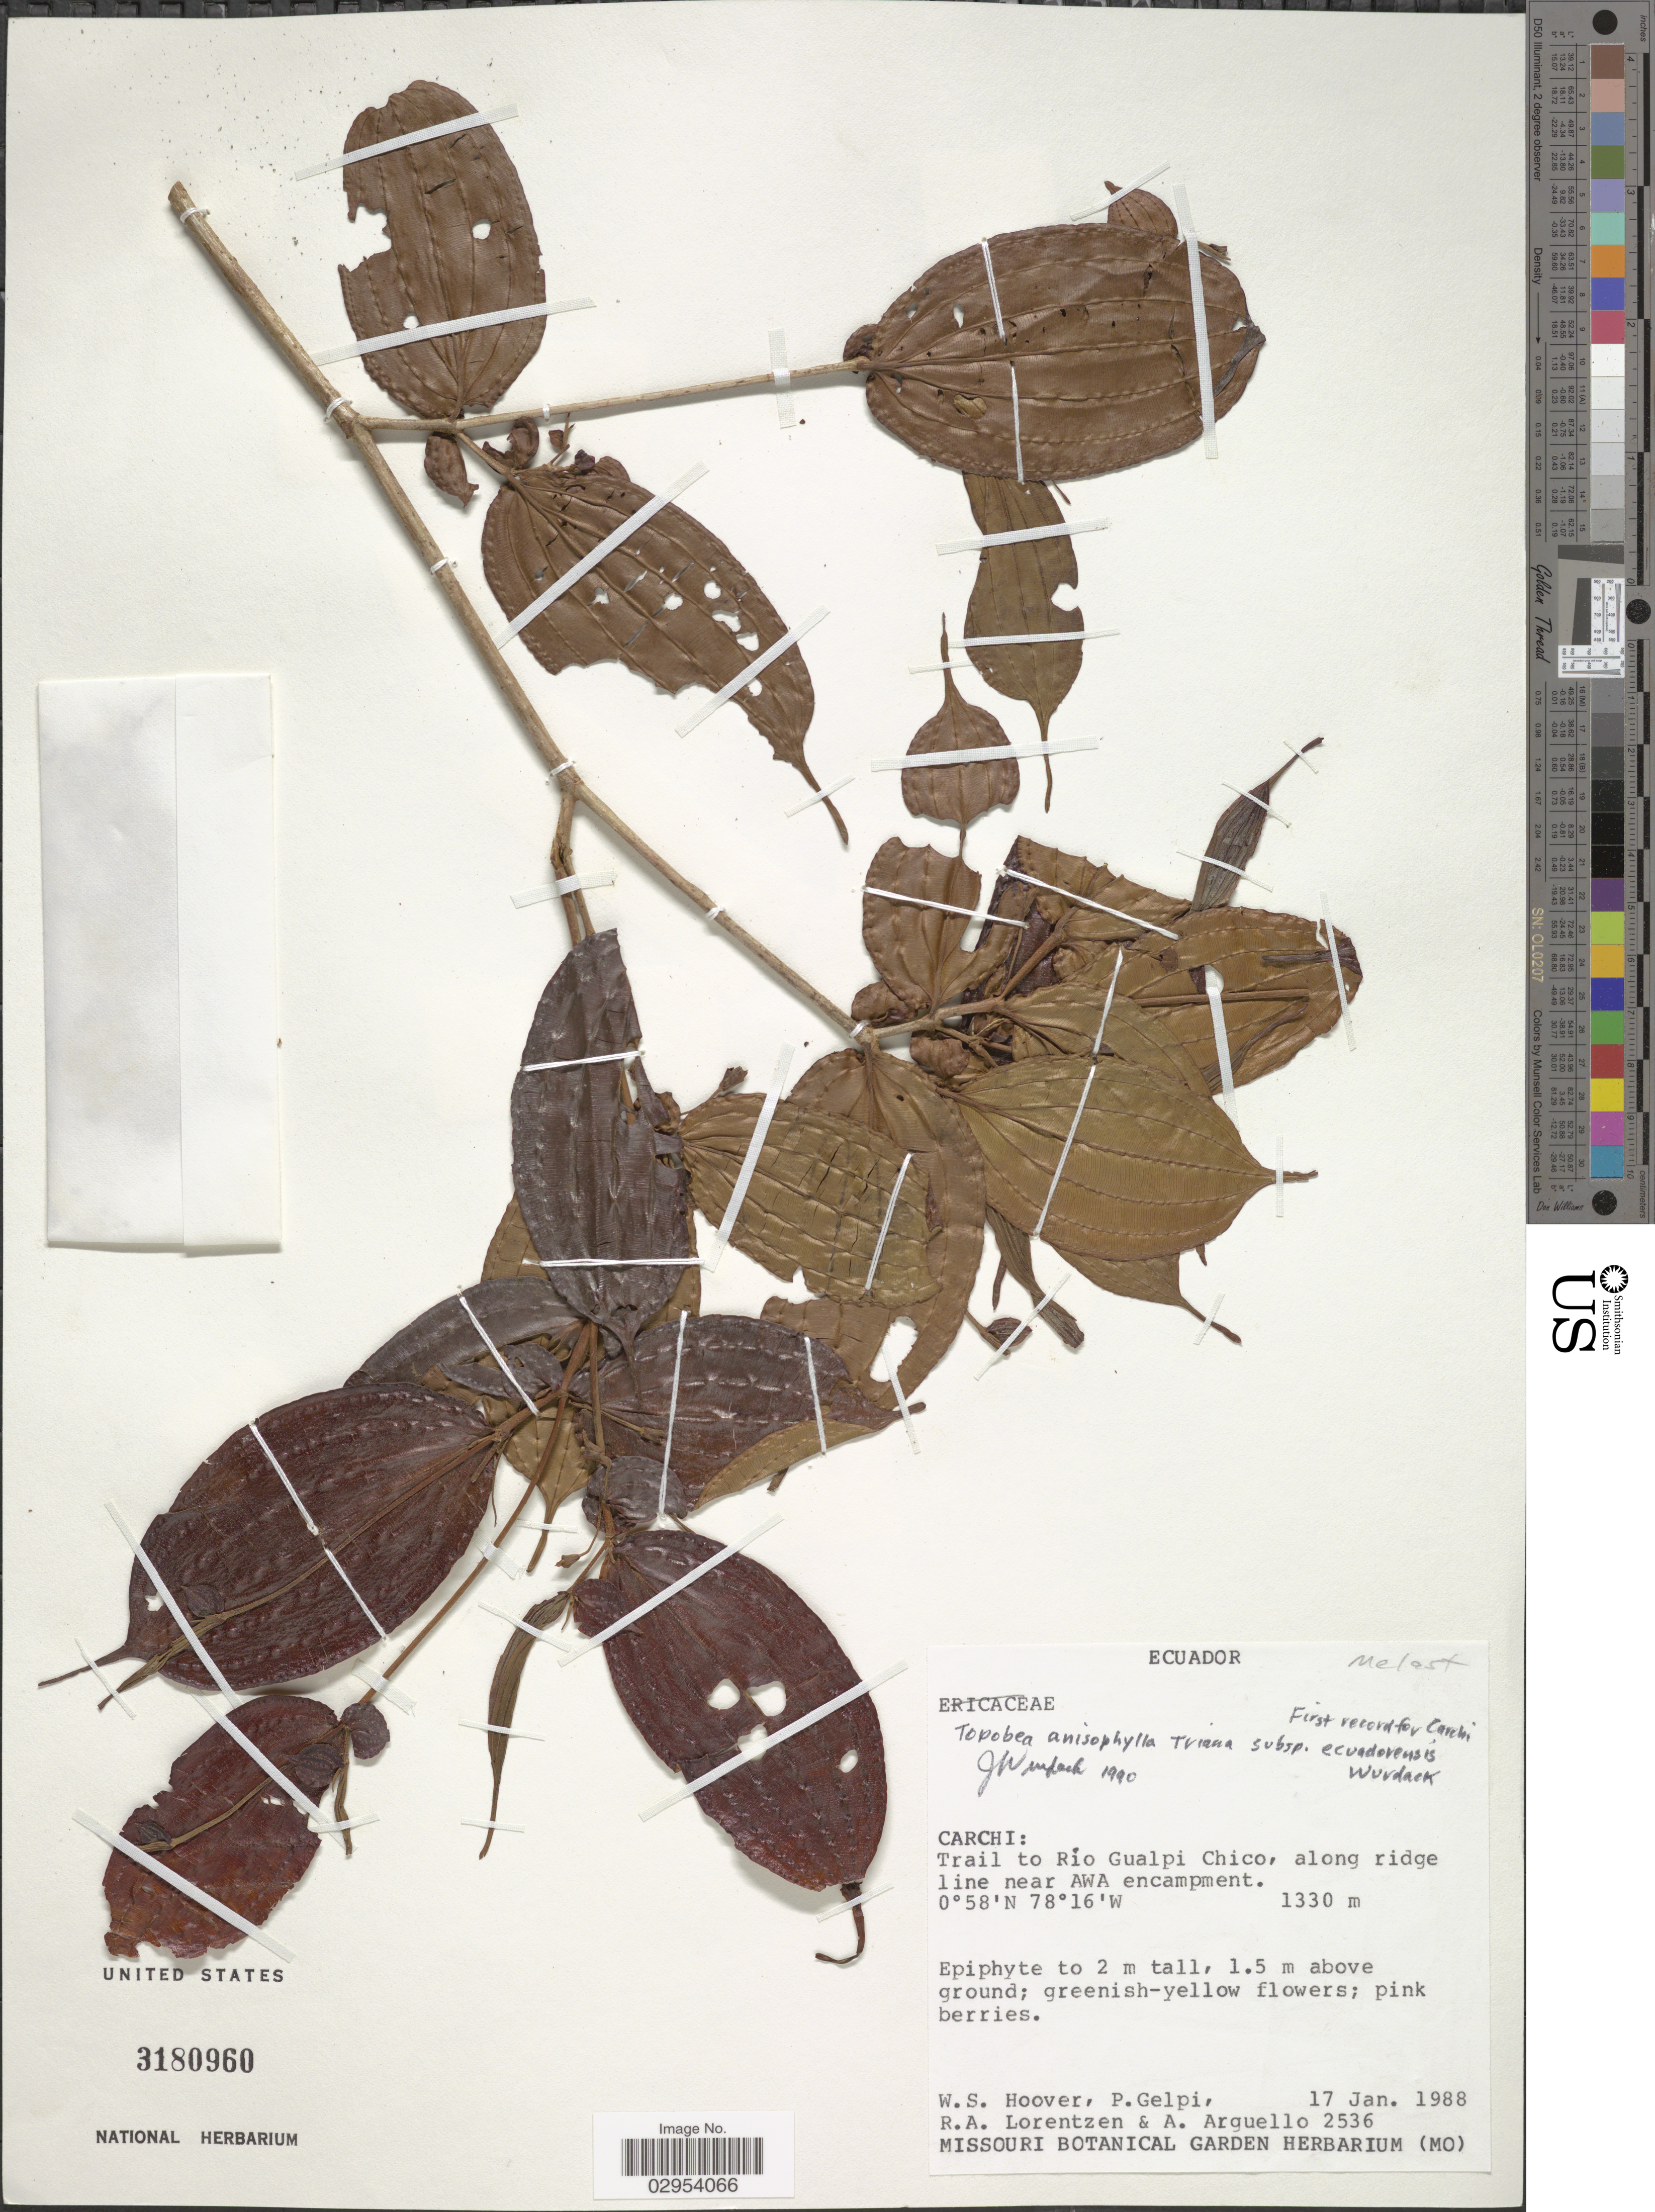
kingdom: Plantae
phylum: Tracheophyta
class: Magnoliopsida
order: Myrtales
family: Melastomataceae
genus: Topobea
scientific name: Topobea anisophylla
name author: Triana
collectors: W. S. Hoover, P. Gelpi, R. Lorentzen & A. Arguello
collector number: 2536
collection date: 1988-01-17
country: Ecuador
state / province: Carchi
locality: Trail to Río Gualpi Chico, along ridge line near AWA encampment.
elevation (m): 1330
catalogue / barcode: US 3180960